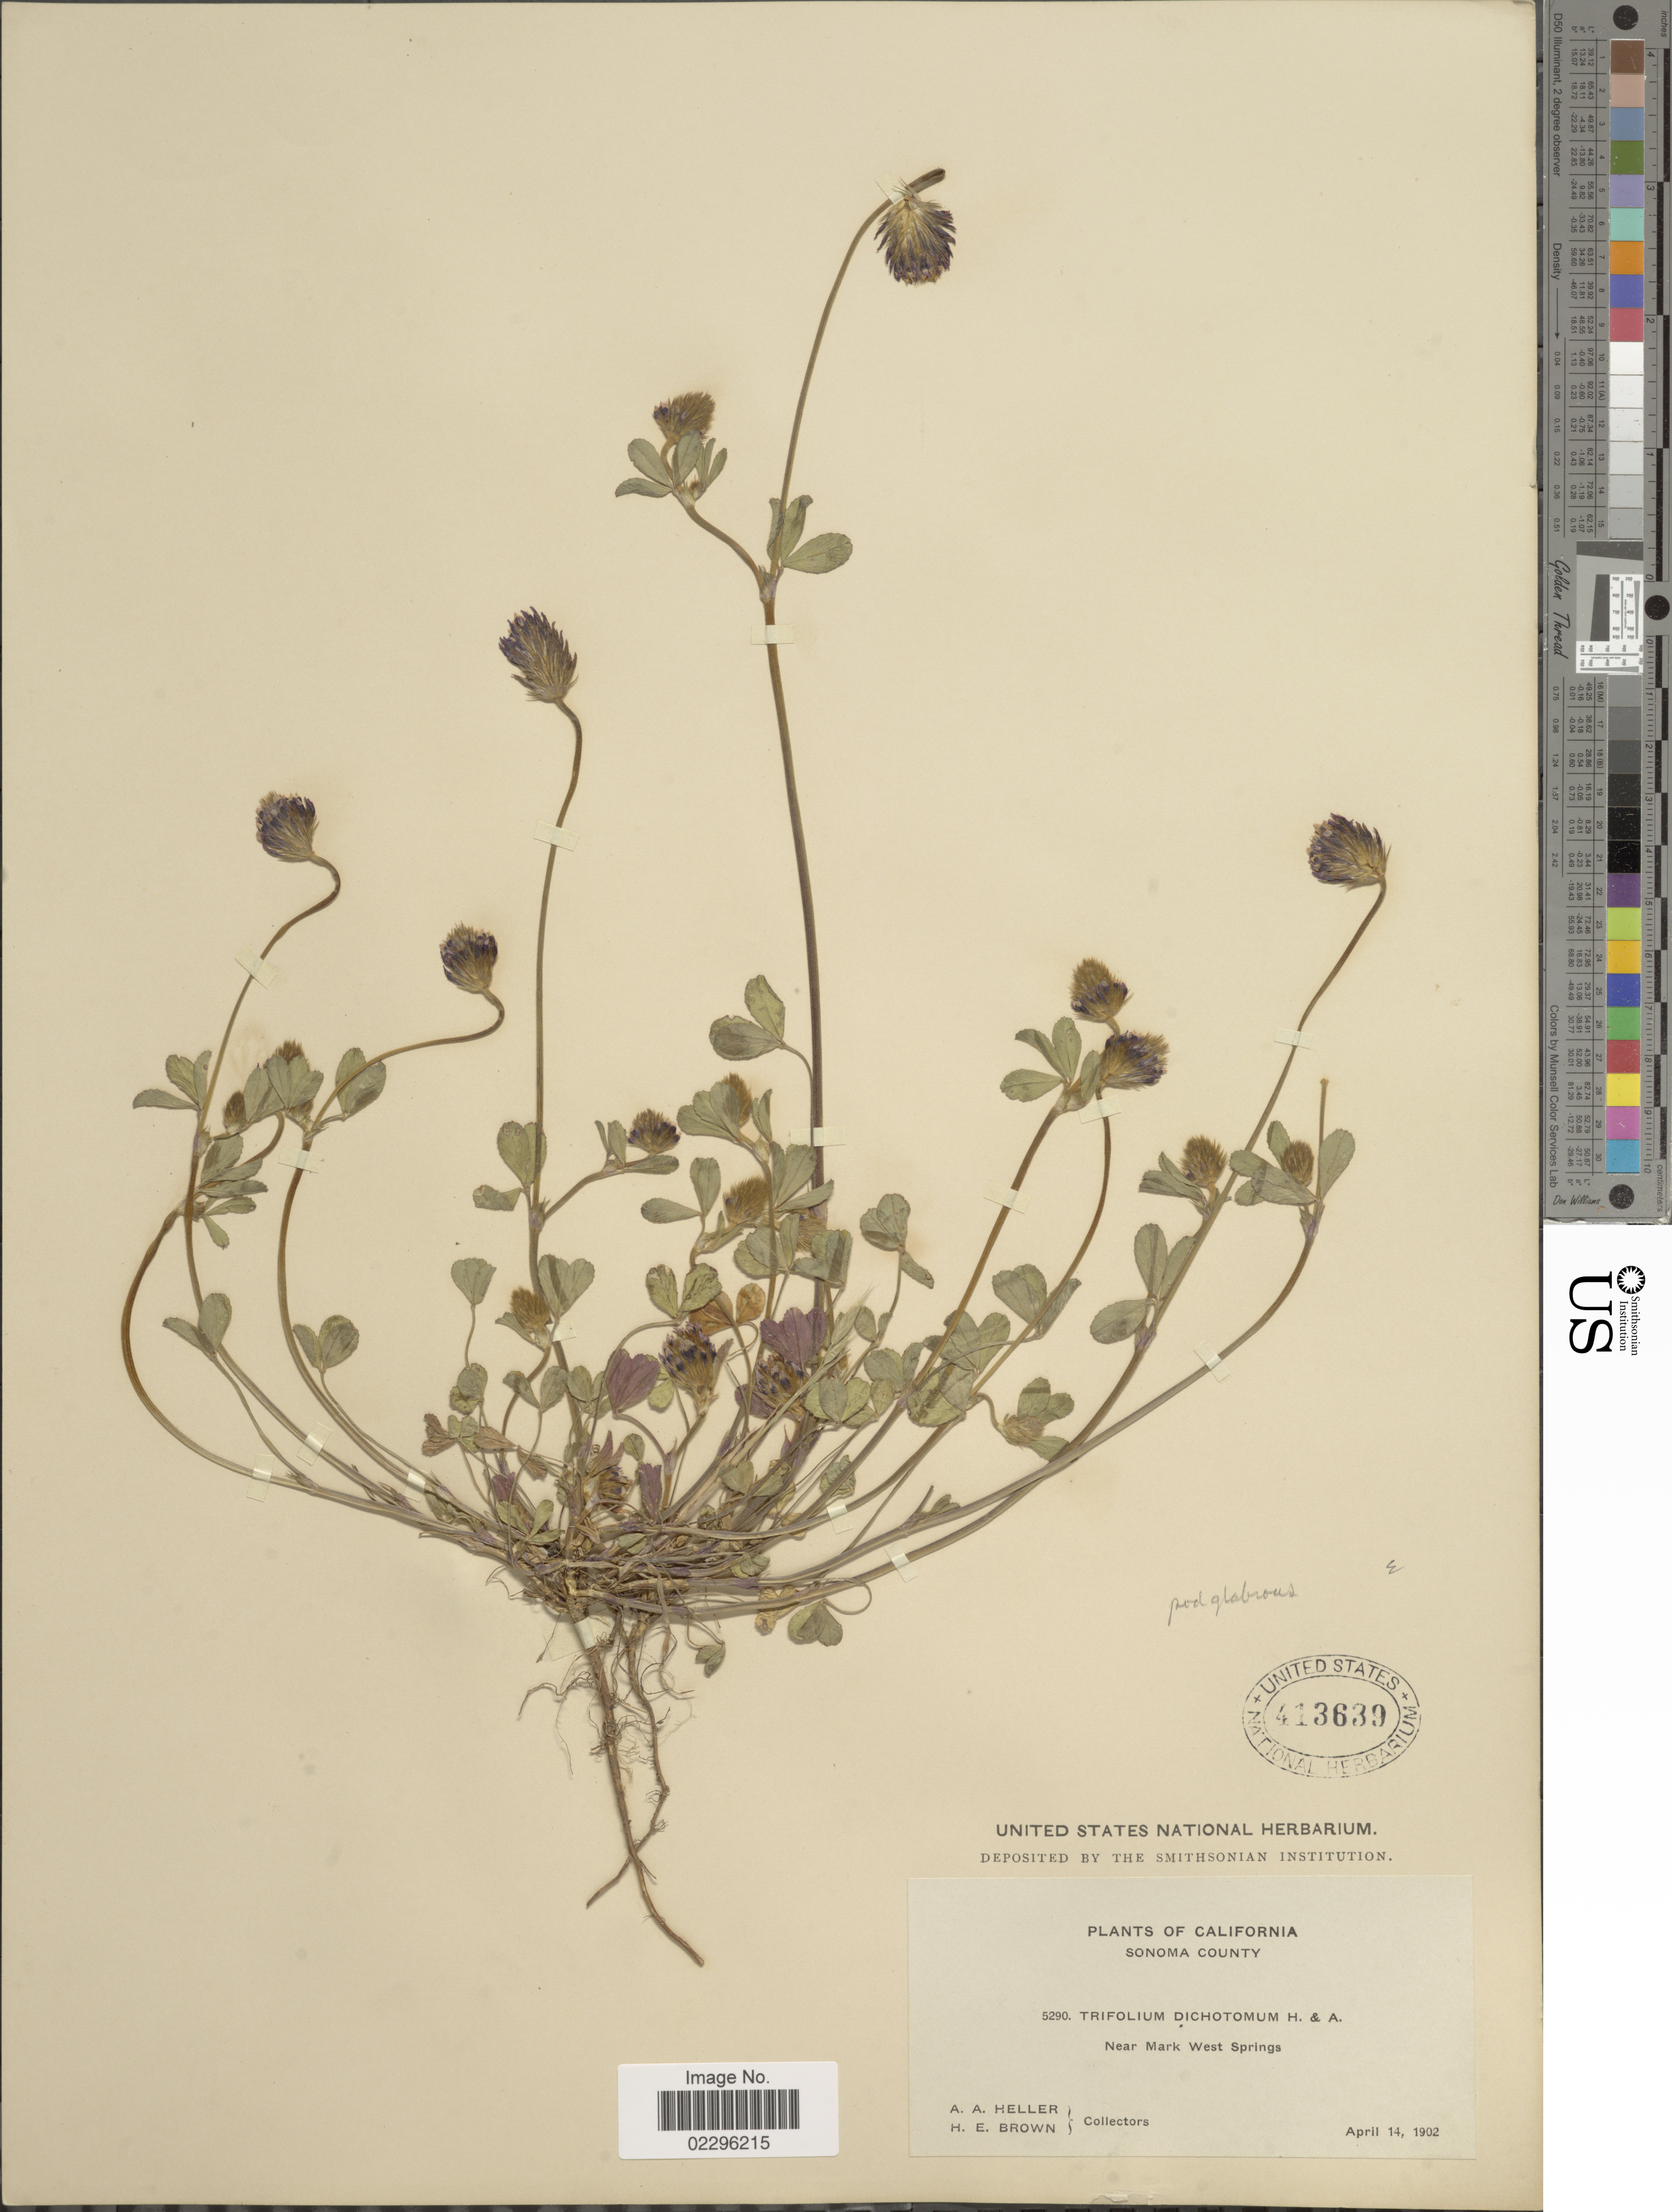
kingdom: Plantae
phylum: Tracheophyta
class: Magnoliopsida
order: Fabales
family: Fabaceae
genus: Trifolium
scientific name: Trifolium dichotomum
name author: Hook. & Arn.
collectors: A. A. Heller & H. E. Brown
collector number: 5290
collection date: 1902-04-14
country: United States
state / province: California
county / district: Sonoma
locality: Sonoma County, Near Mark West Springs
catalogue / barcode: US 413639